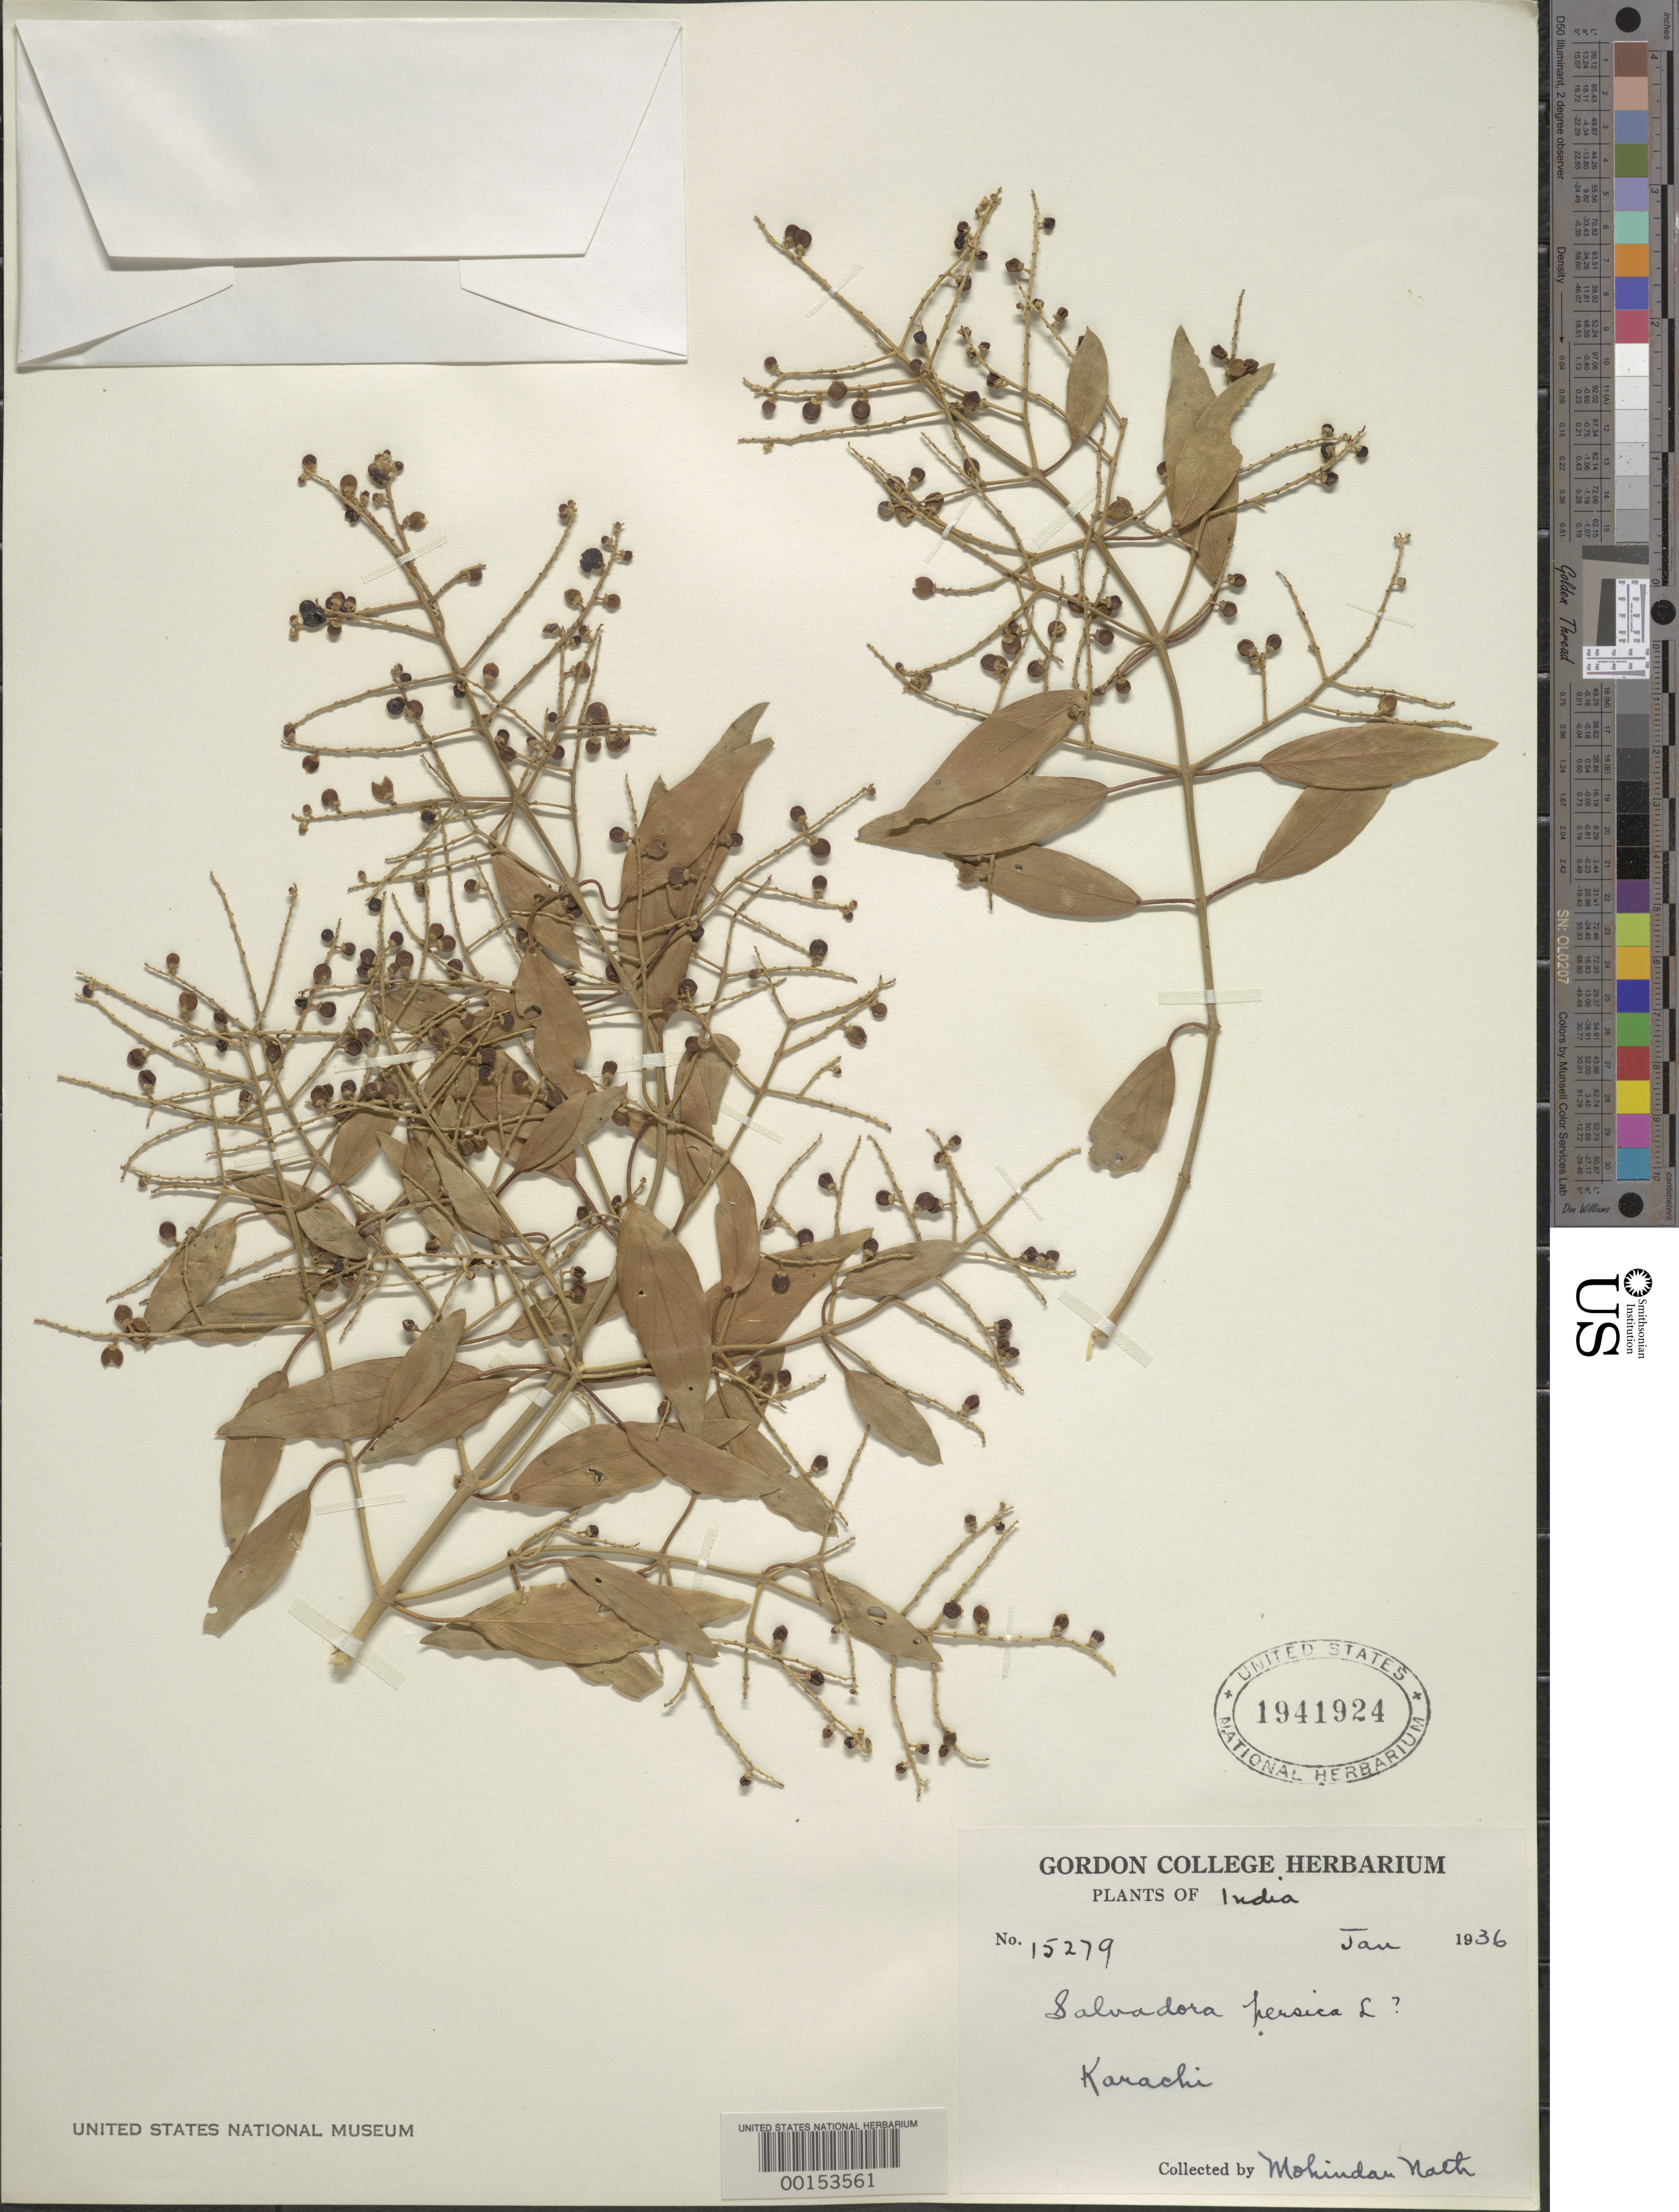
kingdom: Plantae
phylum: Tracheophyta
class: Magnoliopsida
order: Brassicales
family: Salvadoraceae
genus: Salvadora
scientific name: Salvadora persica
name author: L.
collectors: M. Nath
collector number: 15279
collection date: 1936-01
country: Pakistan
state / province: Sindh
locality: Karachi.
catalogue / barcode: US 1941924